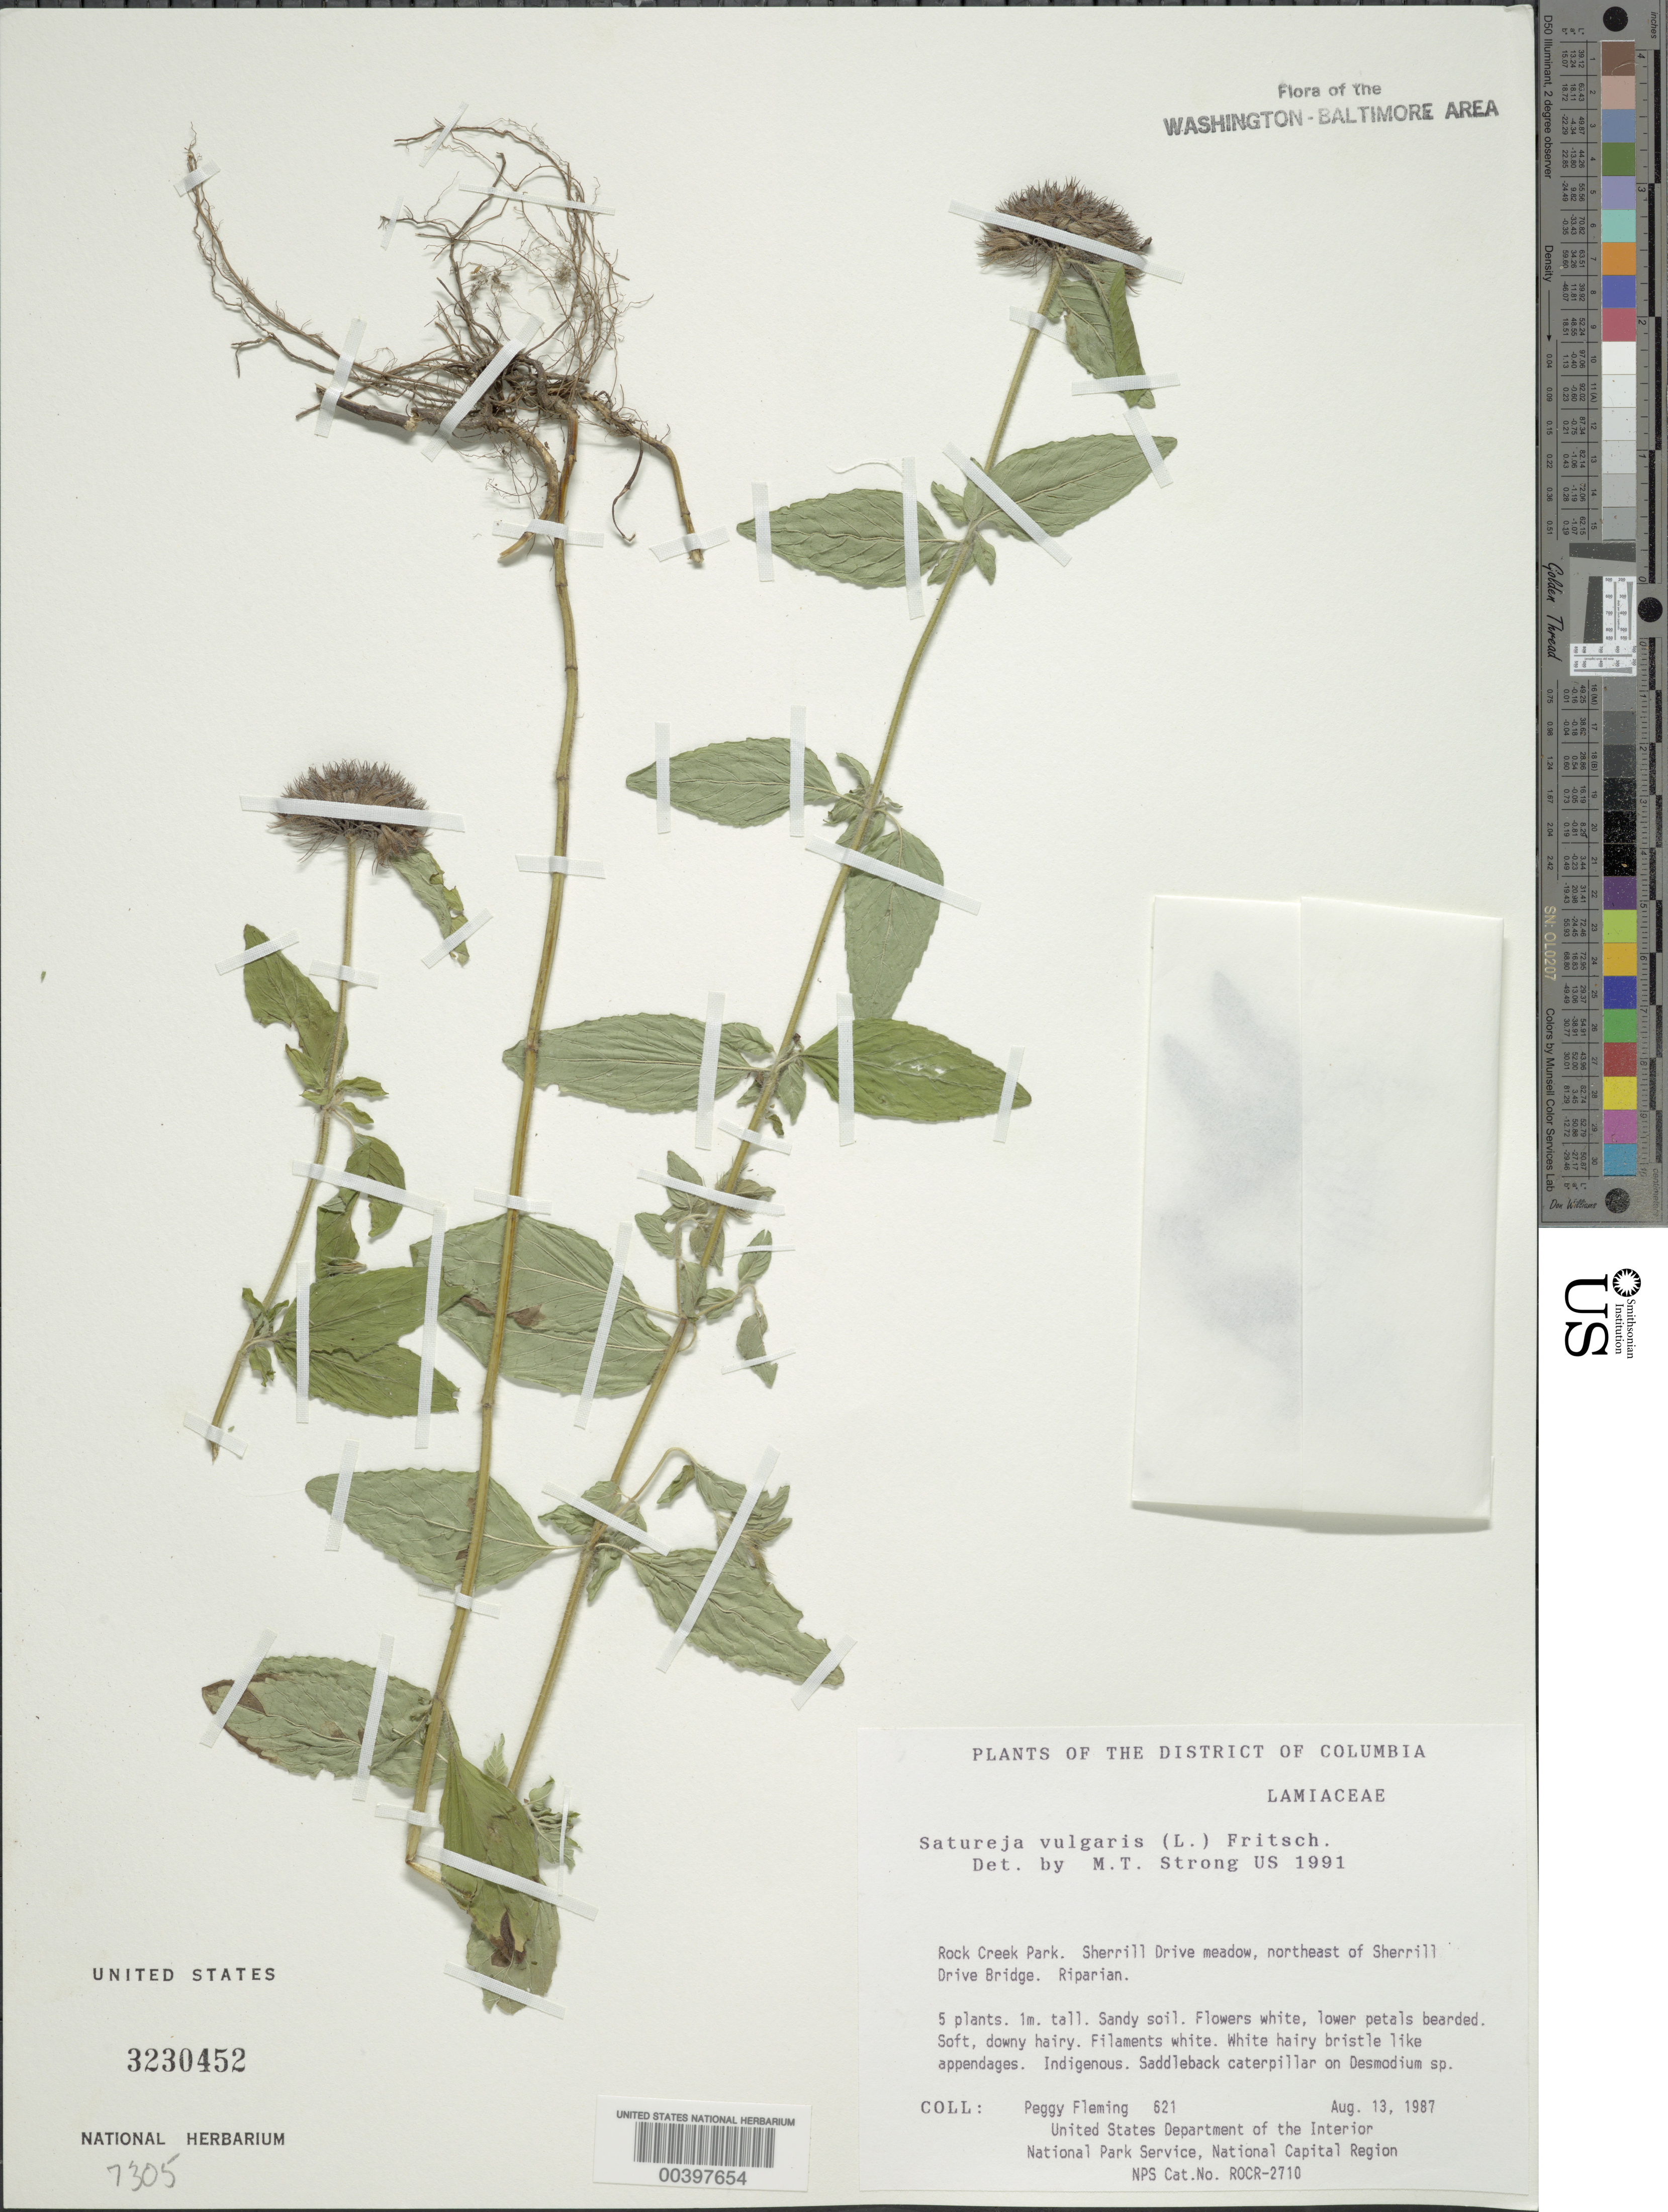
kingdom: Plantae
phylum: Tracheophyta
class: Magnoliopsida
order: Lamiales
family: Lamiaceae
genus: Clinopodium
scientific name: Clinopodium vulgare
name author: L.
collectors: P. Fleming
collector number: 621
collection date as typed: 13 Aug 1987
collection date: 1987-08-13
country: United States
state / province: District of Columbia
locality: Rock Creek Park, Sherrill Drive Rock Creek Park and vicinity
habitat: Sandy soil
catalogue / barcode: US 3230452